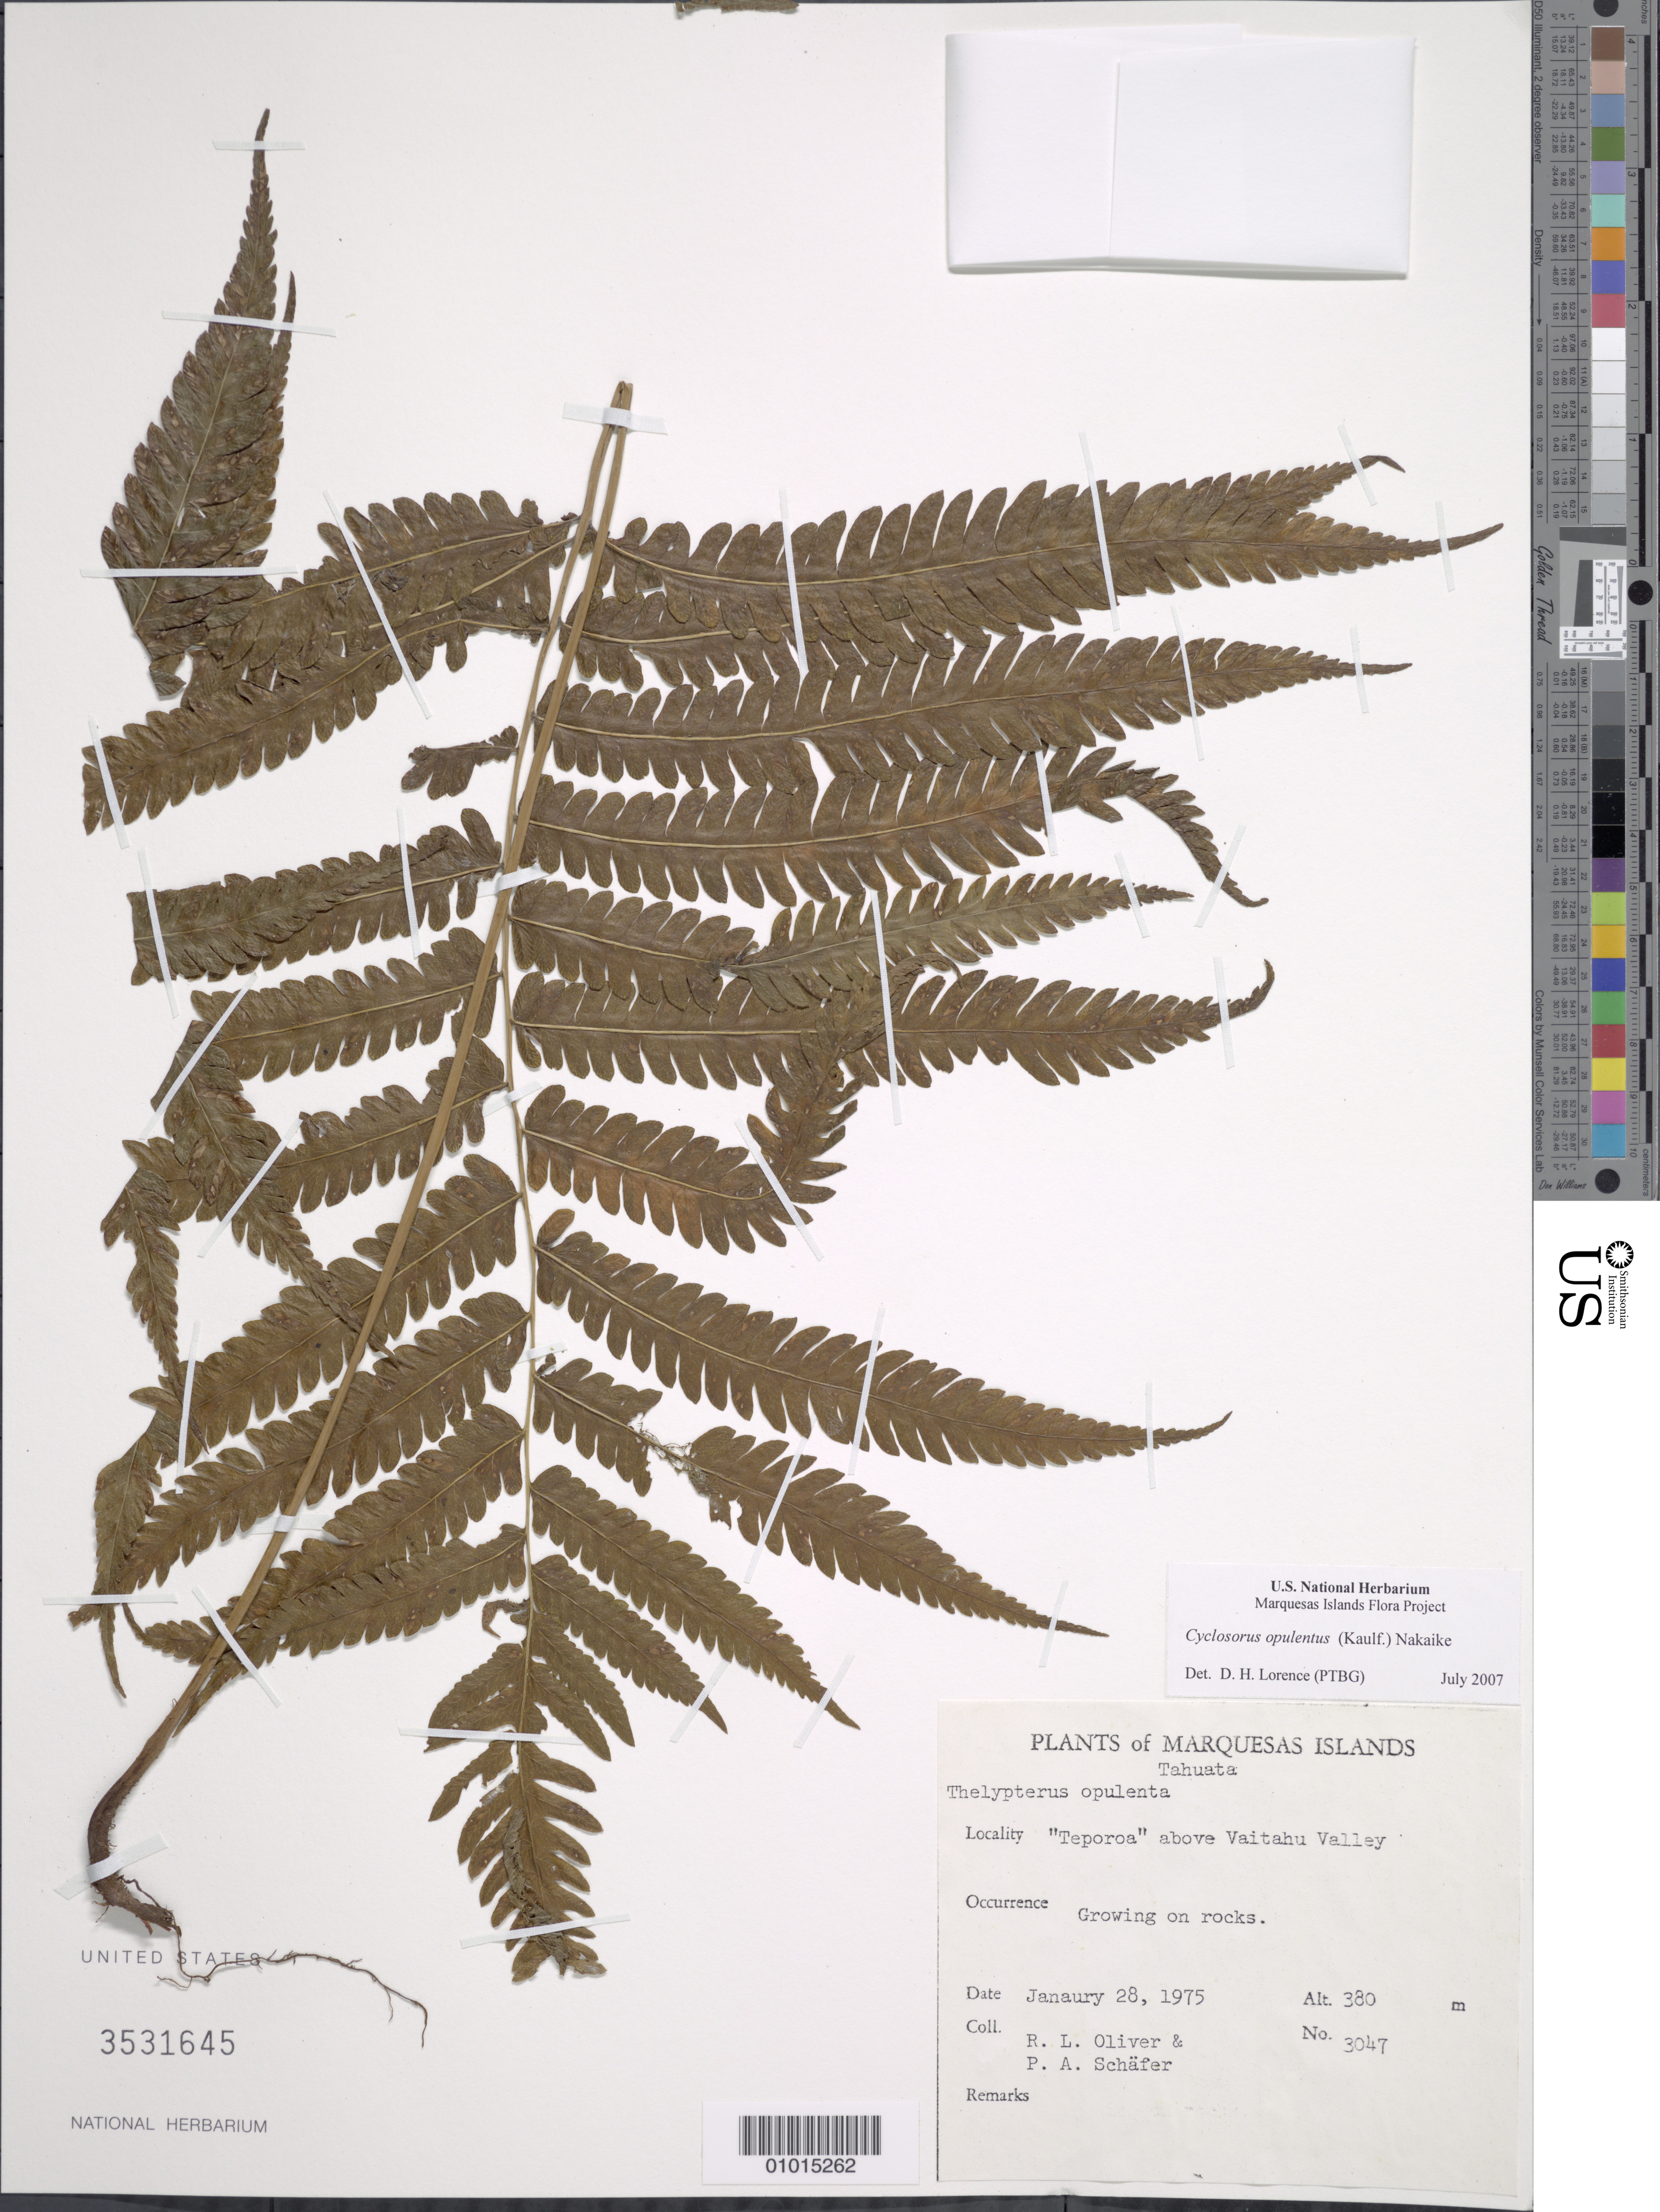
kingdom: Plantae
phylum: Tracheophyta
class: Polypodiopsida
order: Polypodiales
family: Thelypteridaceae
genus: Amphineuron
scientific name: Amphineuron opulentum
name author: (Kaulf.) Holttum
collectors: R. L. Oliver & P. A. Schäfer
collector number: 3047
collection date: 1975-01-28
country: French Polynesia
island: Tahuata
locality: "Teporoa", above Vaitahu Valley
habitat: Growing on rocks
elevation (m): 380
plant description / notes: = Amphineuron opulentum(Kaulf.) Holtt.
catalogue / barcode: US 3531645